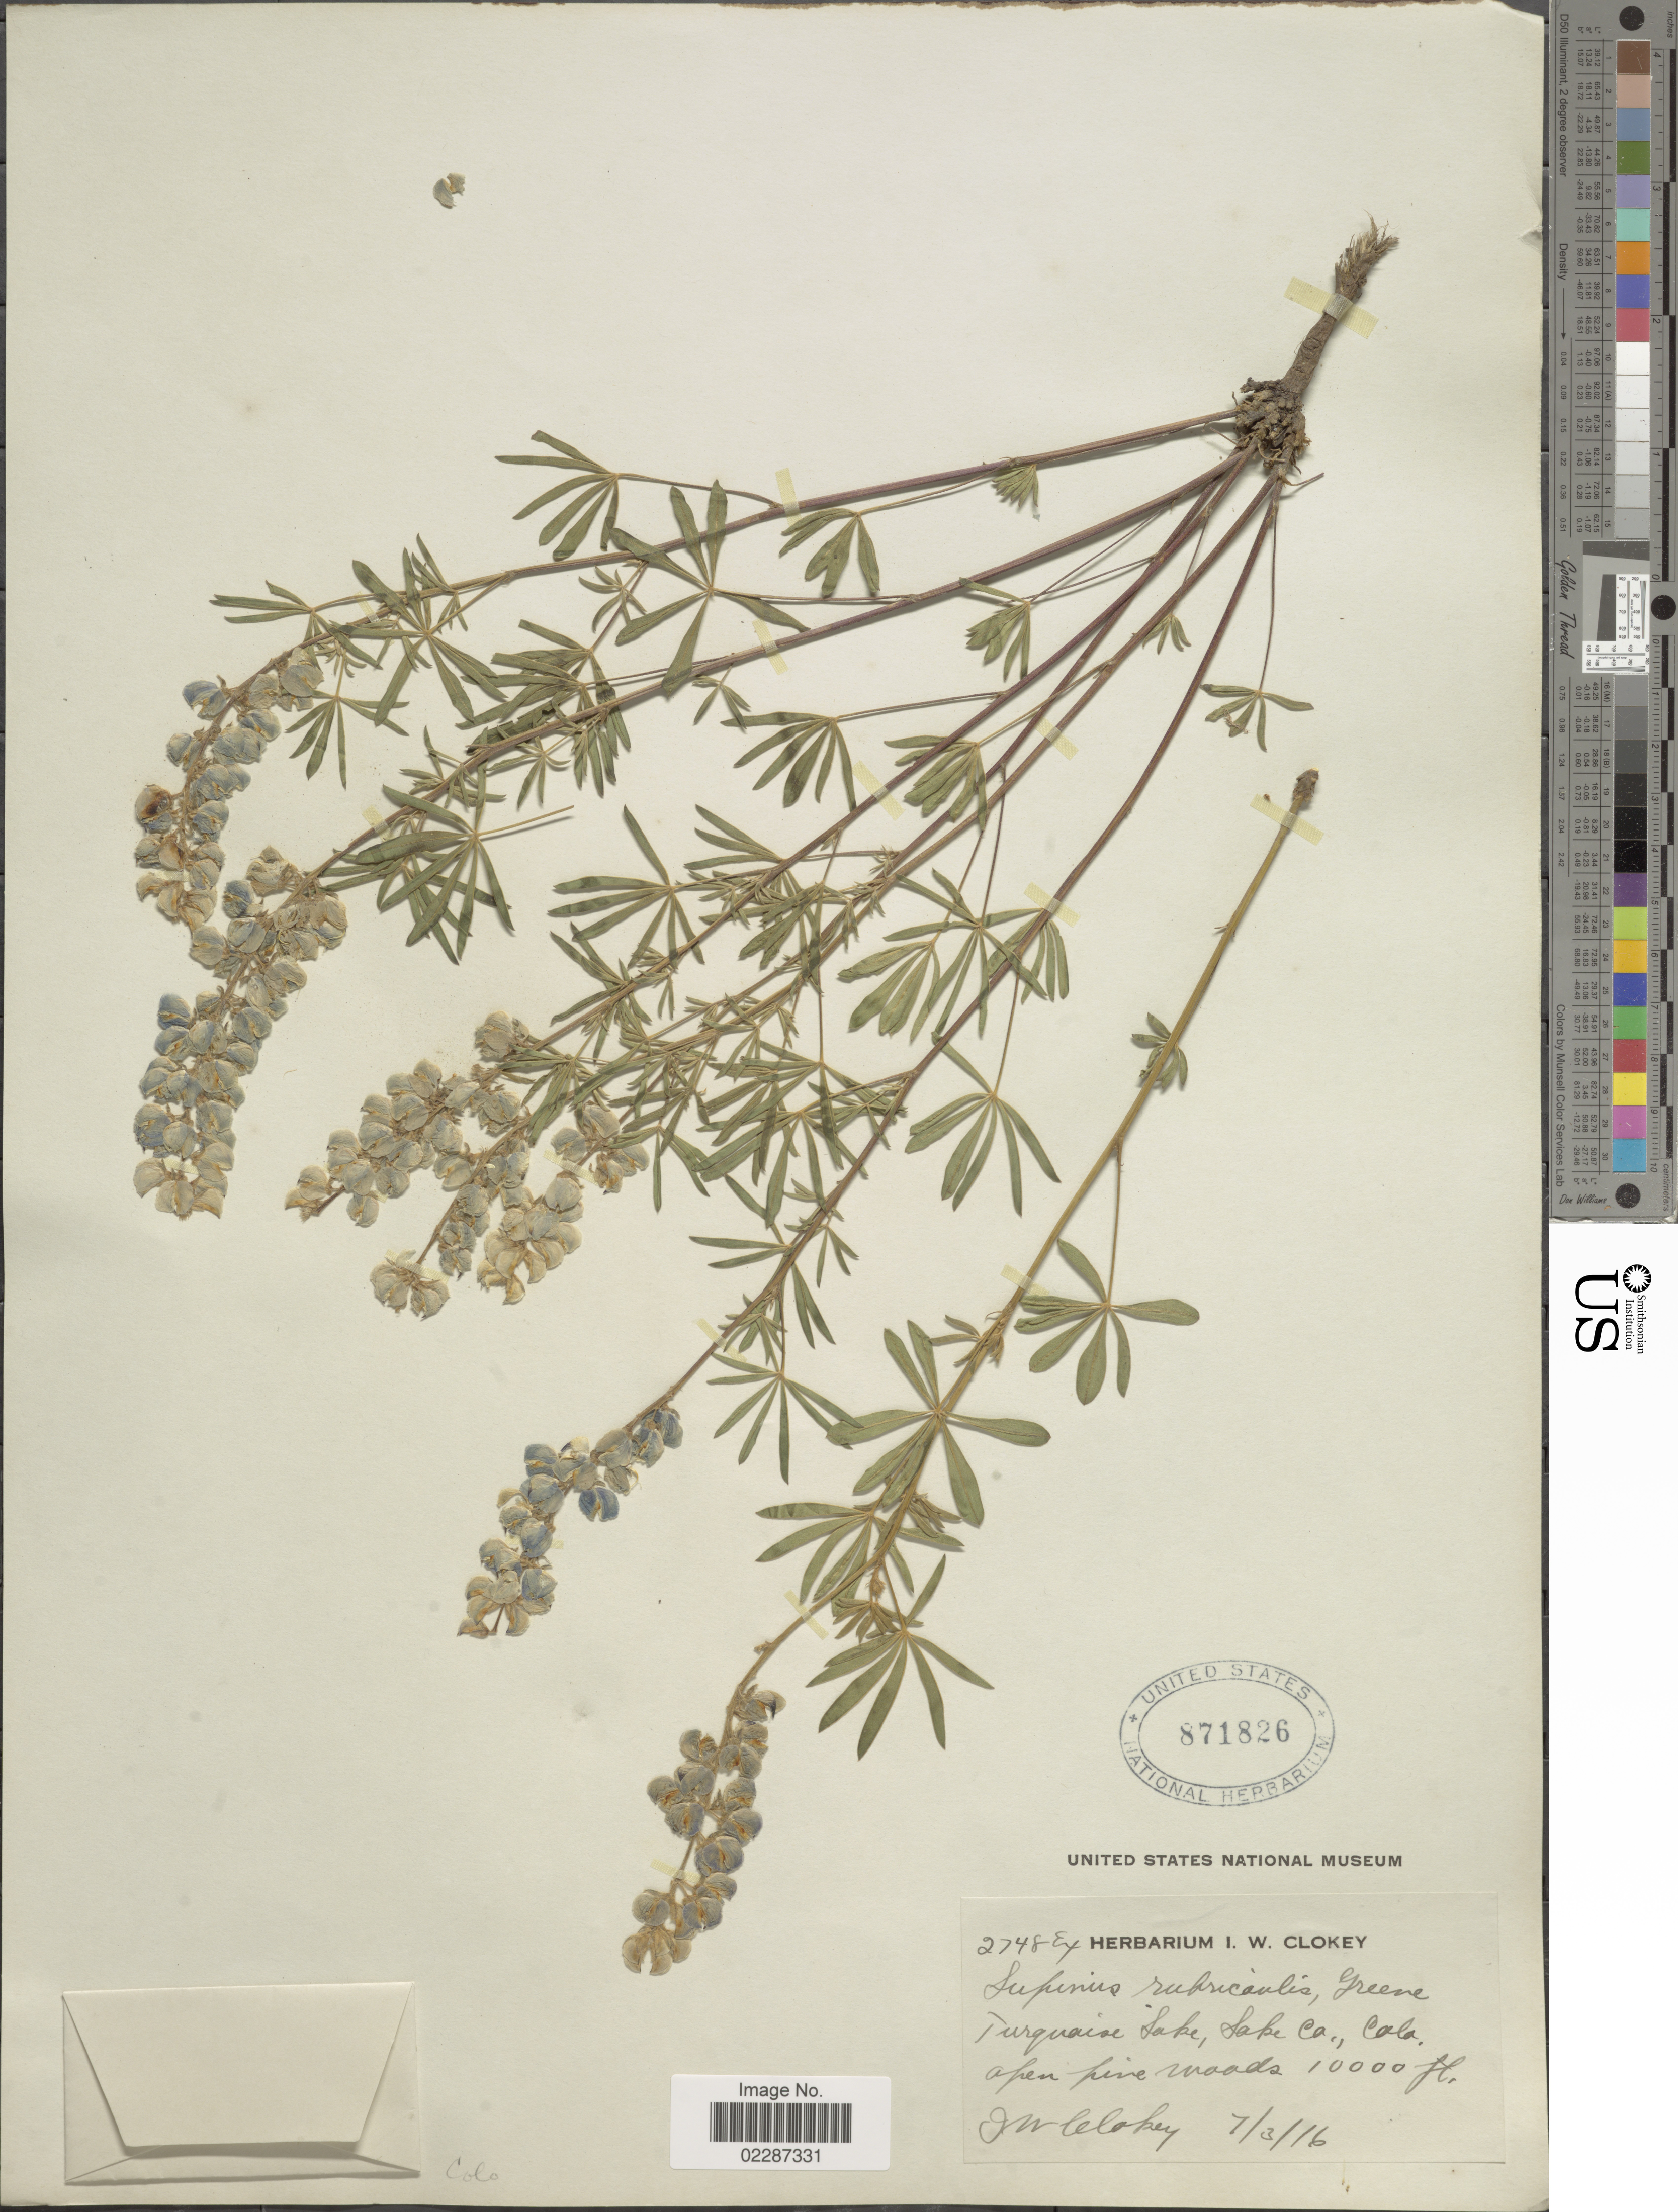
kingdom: Plantae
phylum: Tracheophyta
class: Magnoliopsida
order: Fabales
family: Fabaceae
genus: Lupinus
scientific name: Lupinus rubricaulis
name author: Greene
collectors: I. W. Clokey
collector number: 2748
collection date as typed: Transcribed d/m/y: 3/7/16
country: United States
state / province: Colorado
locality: Turquaise Lake, Lake Co., Colo.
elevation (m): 3048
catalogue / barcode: US 871826